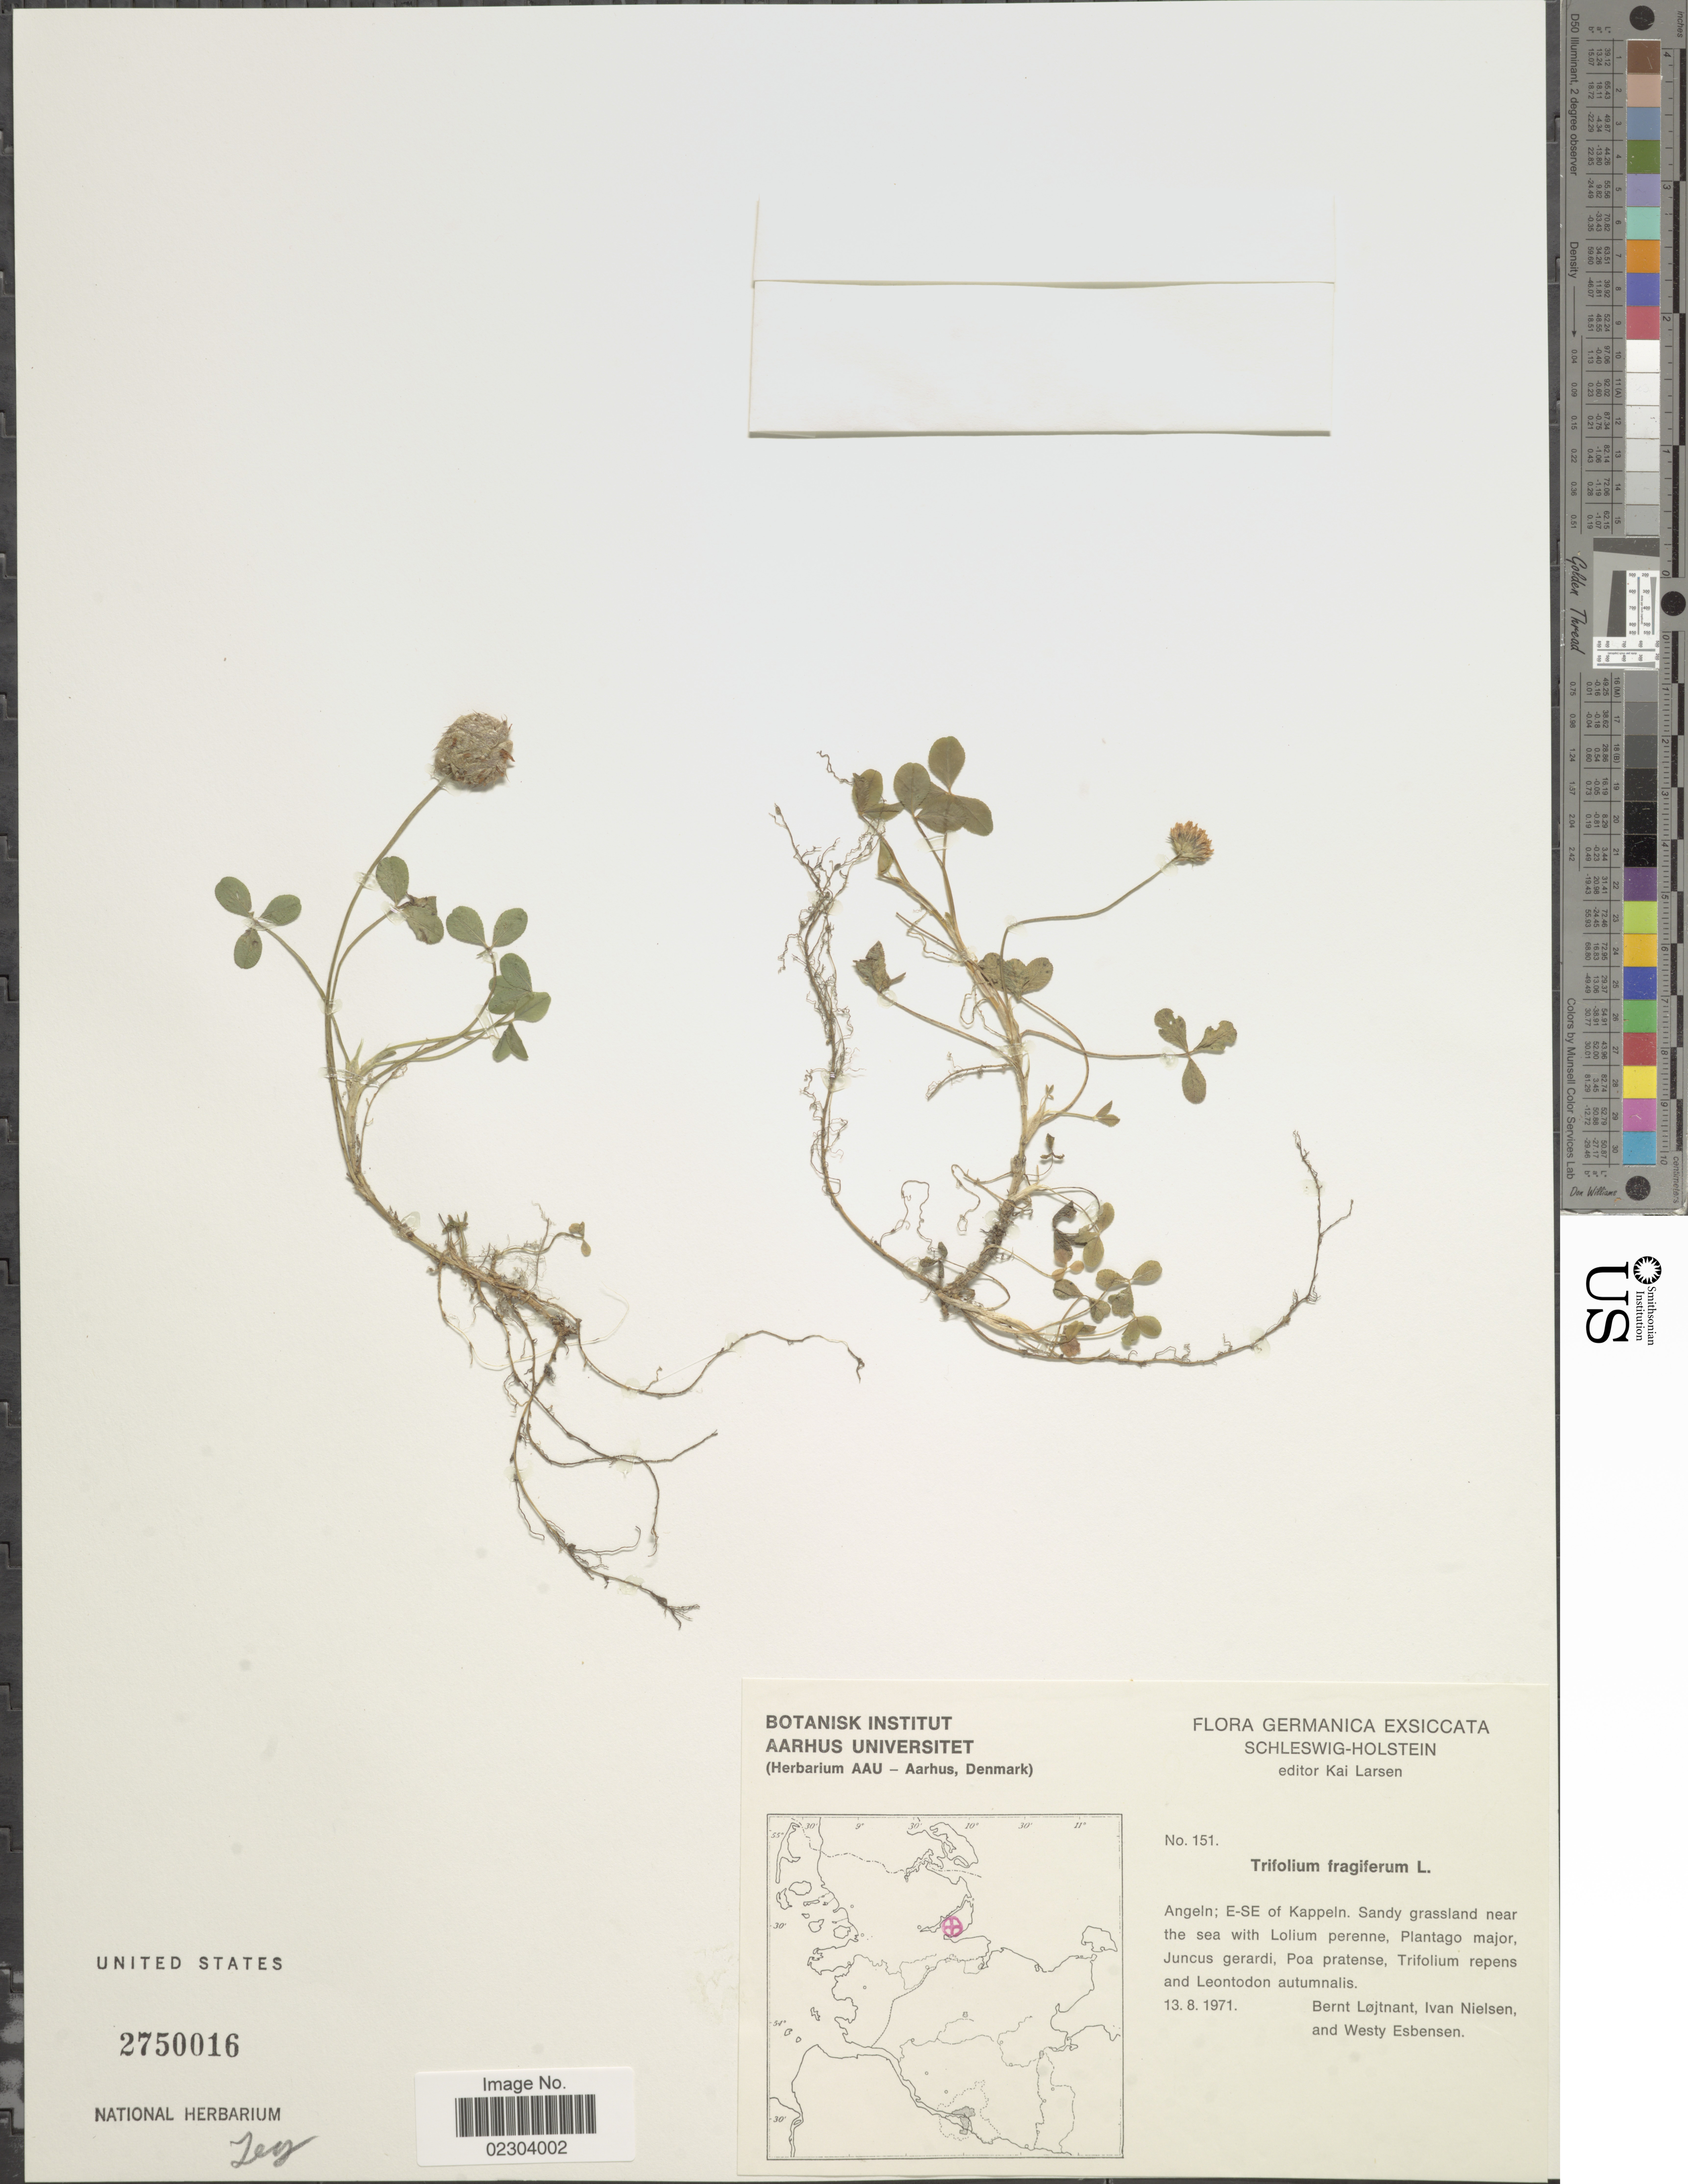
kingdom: Plantae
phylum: Tracheophyta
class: Magnoliopsida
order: Fabales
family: Fabaceae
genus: Trifolium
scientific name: Trifolium fragiferum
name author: L.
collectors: B. Löjtnant, I. C. Nielsen & W. Esbensen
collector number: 151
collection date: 1971-08-13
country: Germany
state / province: Schleswig-Holstein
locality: Germanica, Schleswig-Holstein, Angeln; E-SE of Kappeln, sandy grassland near the sea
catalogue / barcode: US 2750016